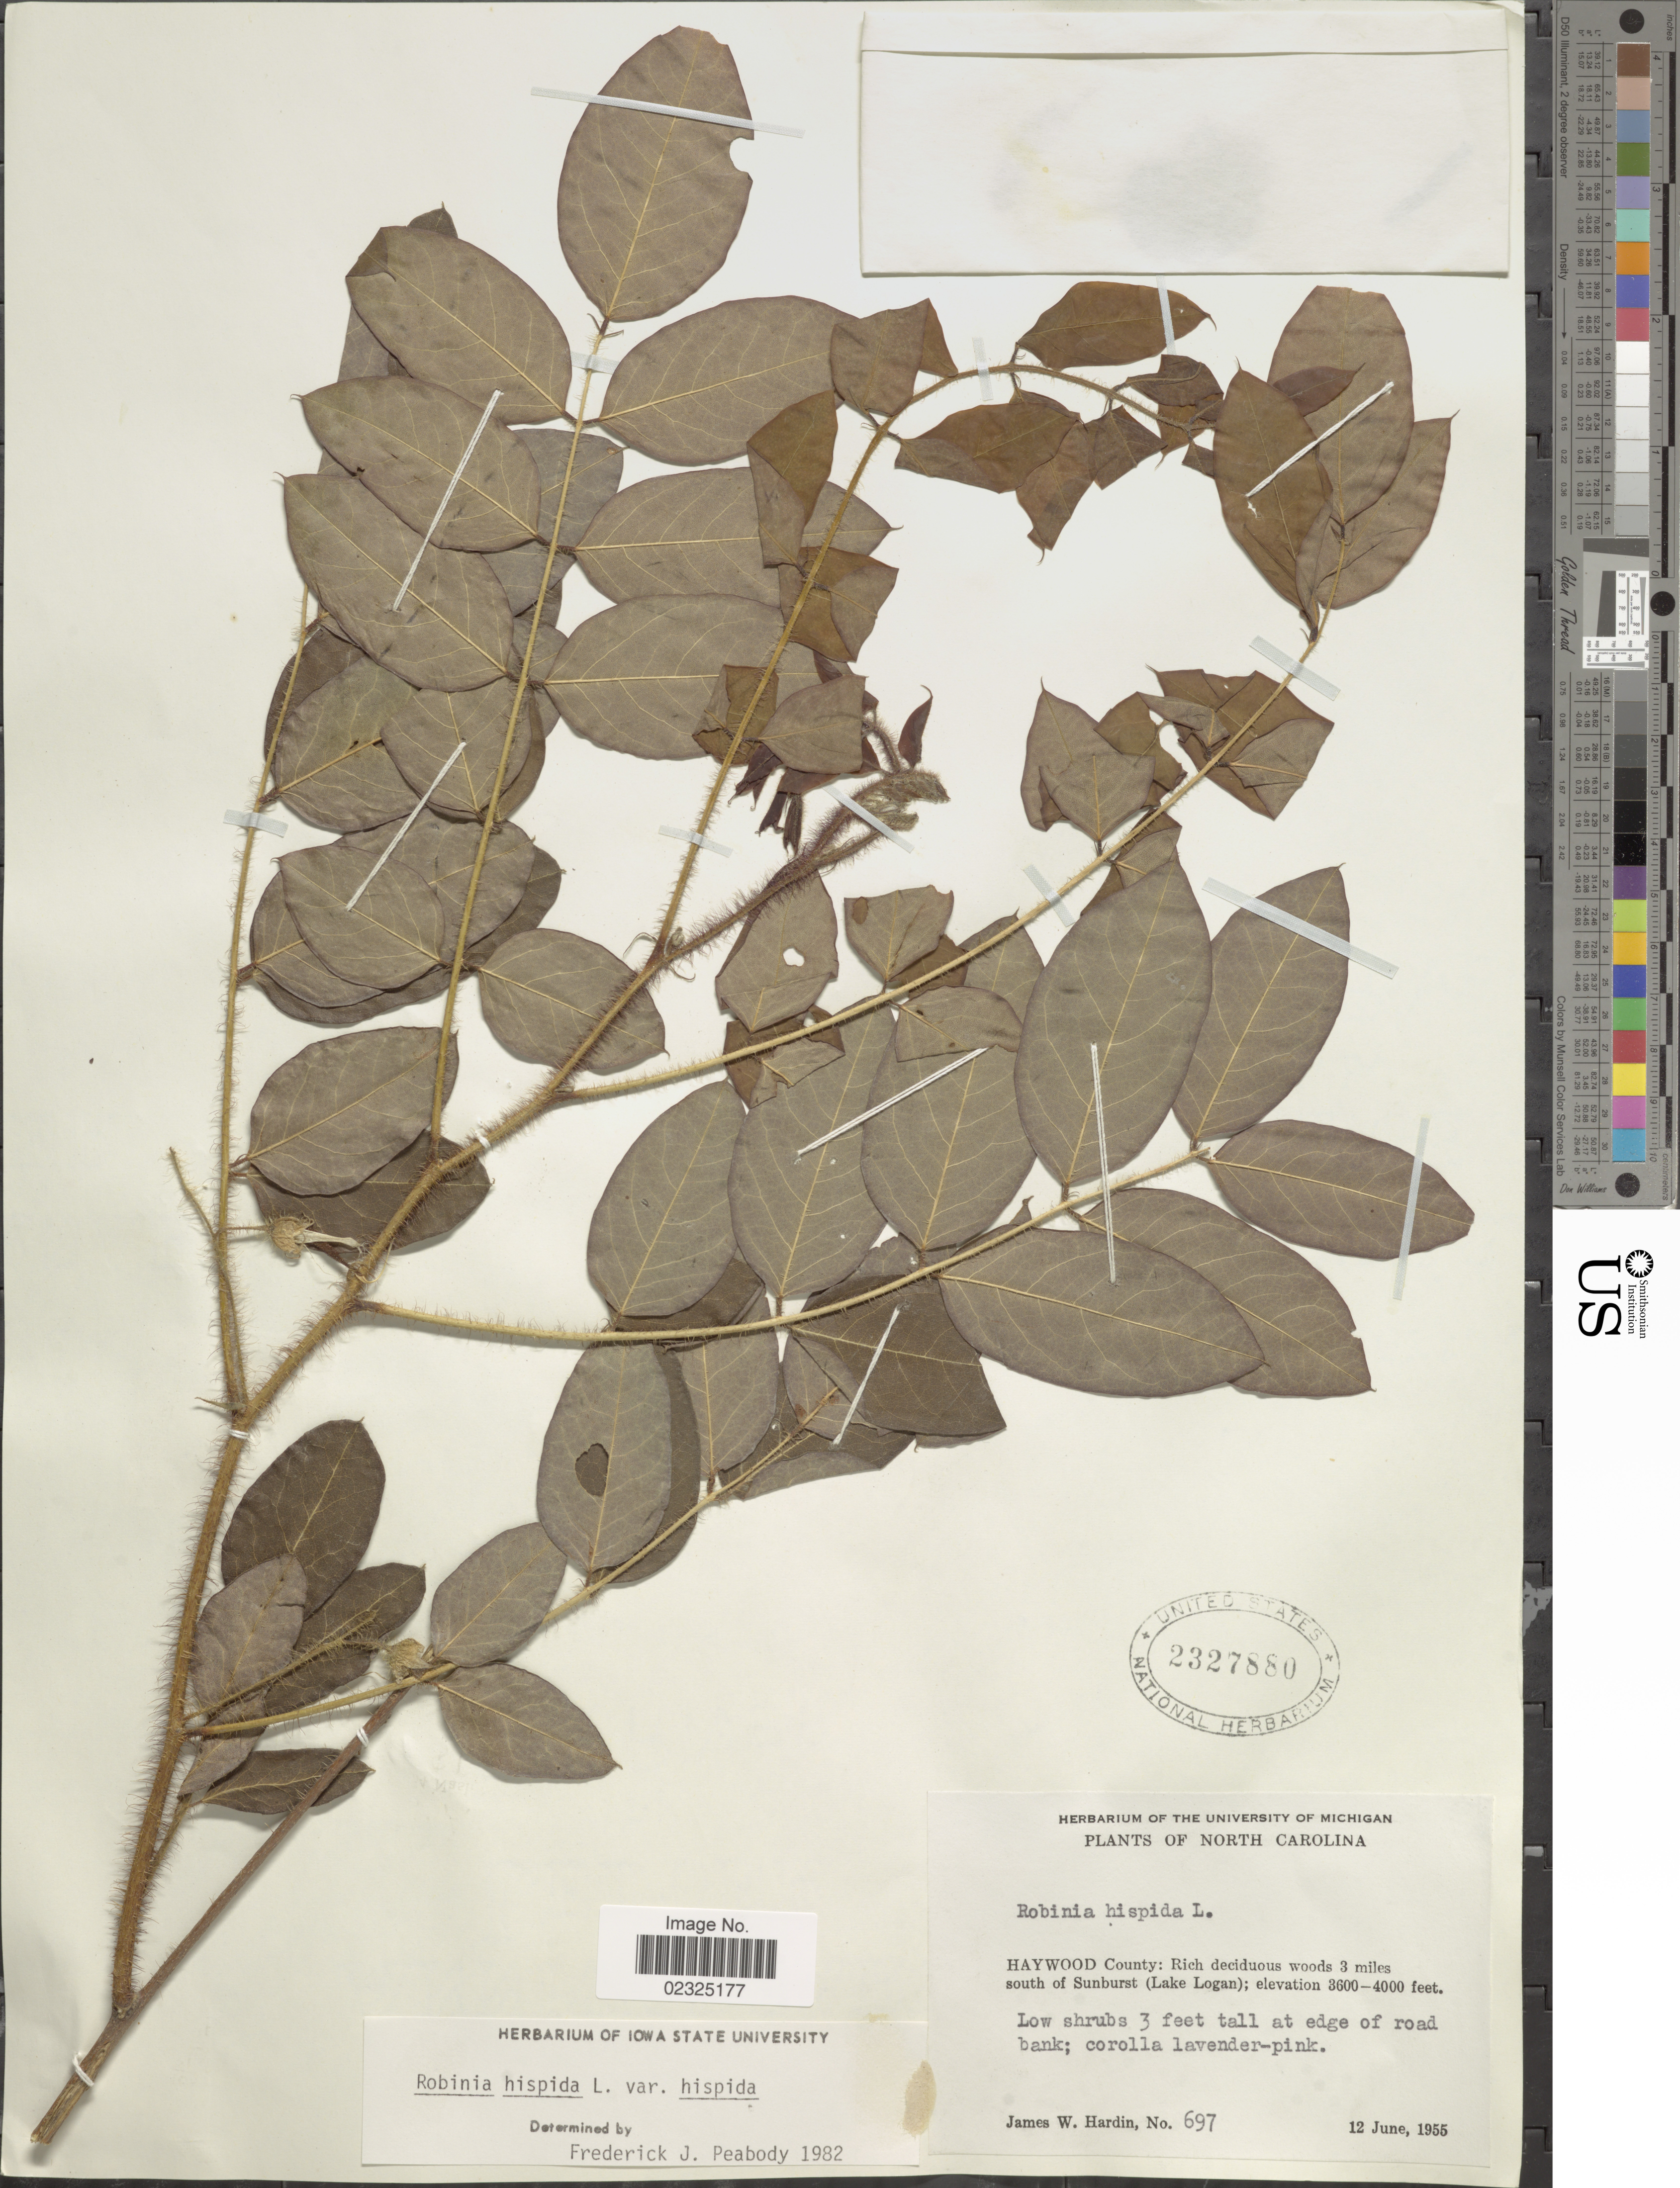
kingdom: Plantae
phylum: Tracheophyta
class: Magnoliopsida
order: Fabales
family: Fabaceae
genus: Robinia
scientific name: Robinia hispida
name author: L.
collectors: J. Hardin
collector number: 697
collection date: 1955-06-12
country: United States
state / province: North Carolina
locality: Haywood County: Rich deciduous woods 3 miles south of Sunburst (Lake Logan), at edge of road bank.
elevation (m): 1097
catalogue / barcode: US 2327880